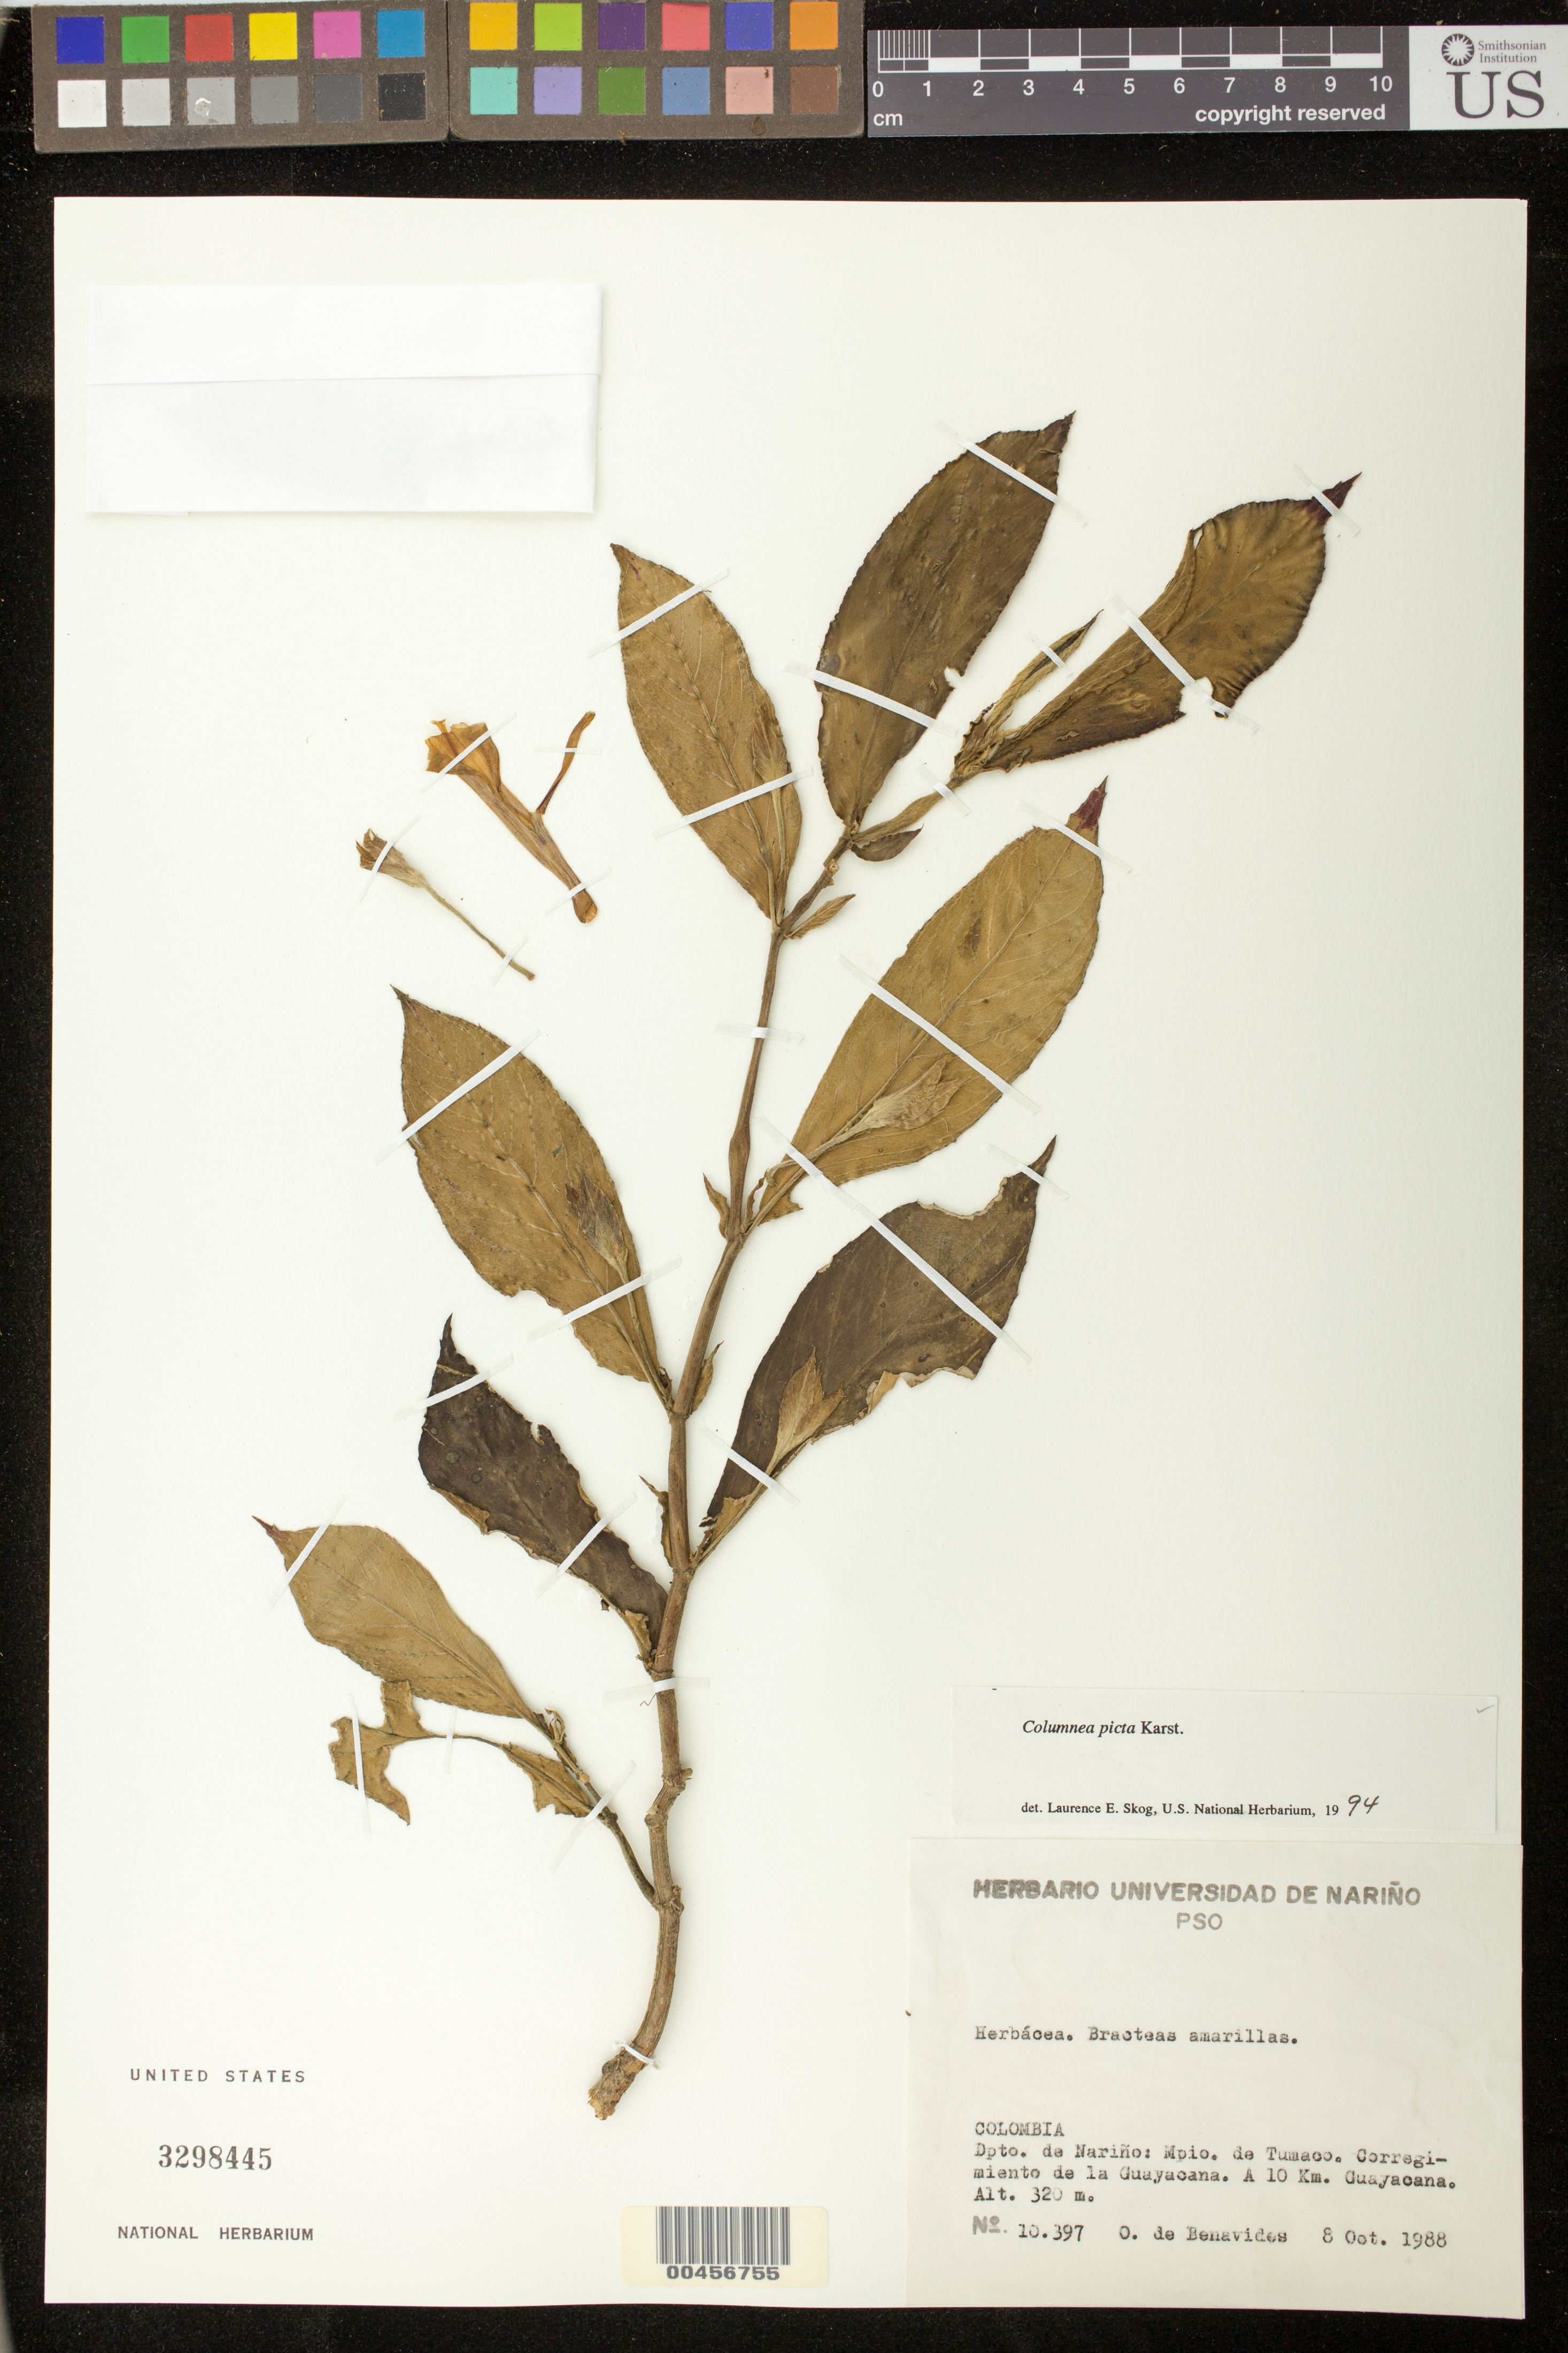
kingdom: Plantae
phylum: Tracheophyta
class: Magnoliopsida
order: Lamiales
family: Gesneriaceae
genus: Columnea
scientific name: Columnea karsteniana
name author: Singh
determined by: Skog, Laurence E.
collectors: Olga S. de Benavides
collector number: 10397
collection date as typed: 08 Oct 1988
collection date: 1988-10-08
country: Colombia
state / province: Nariño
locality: Tumaco, La Guayacana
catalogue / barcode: US 3298445